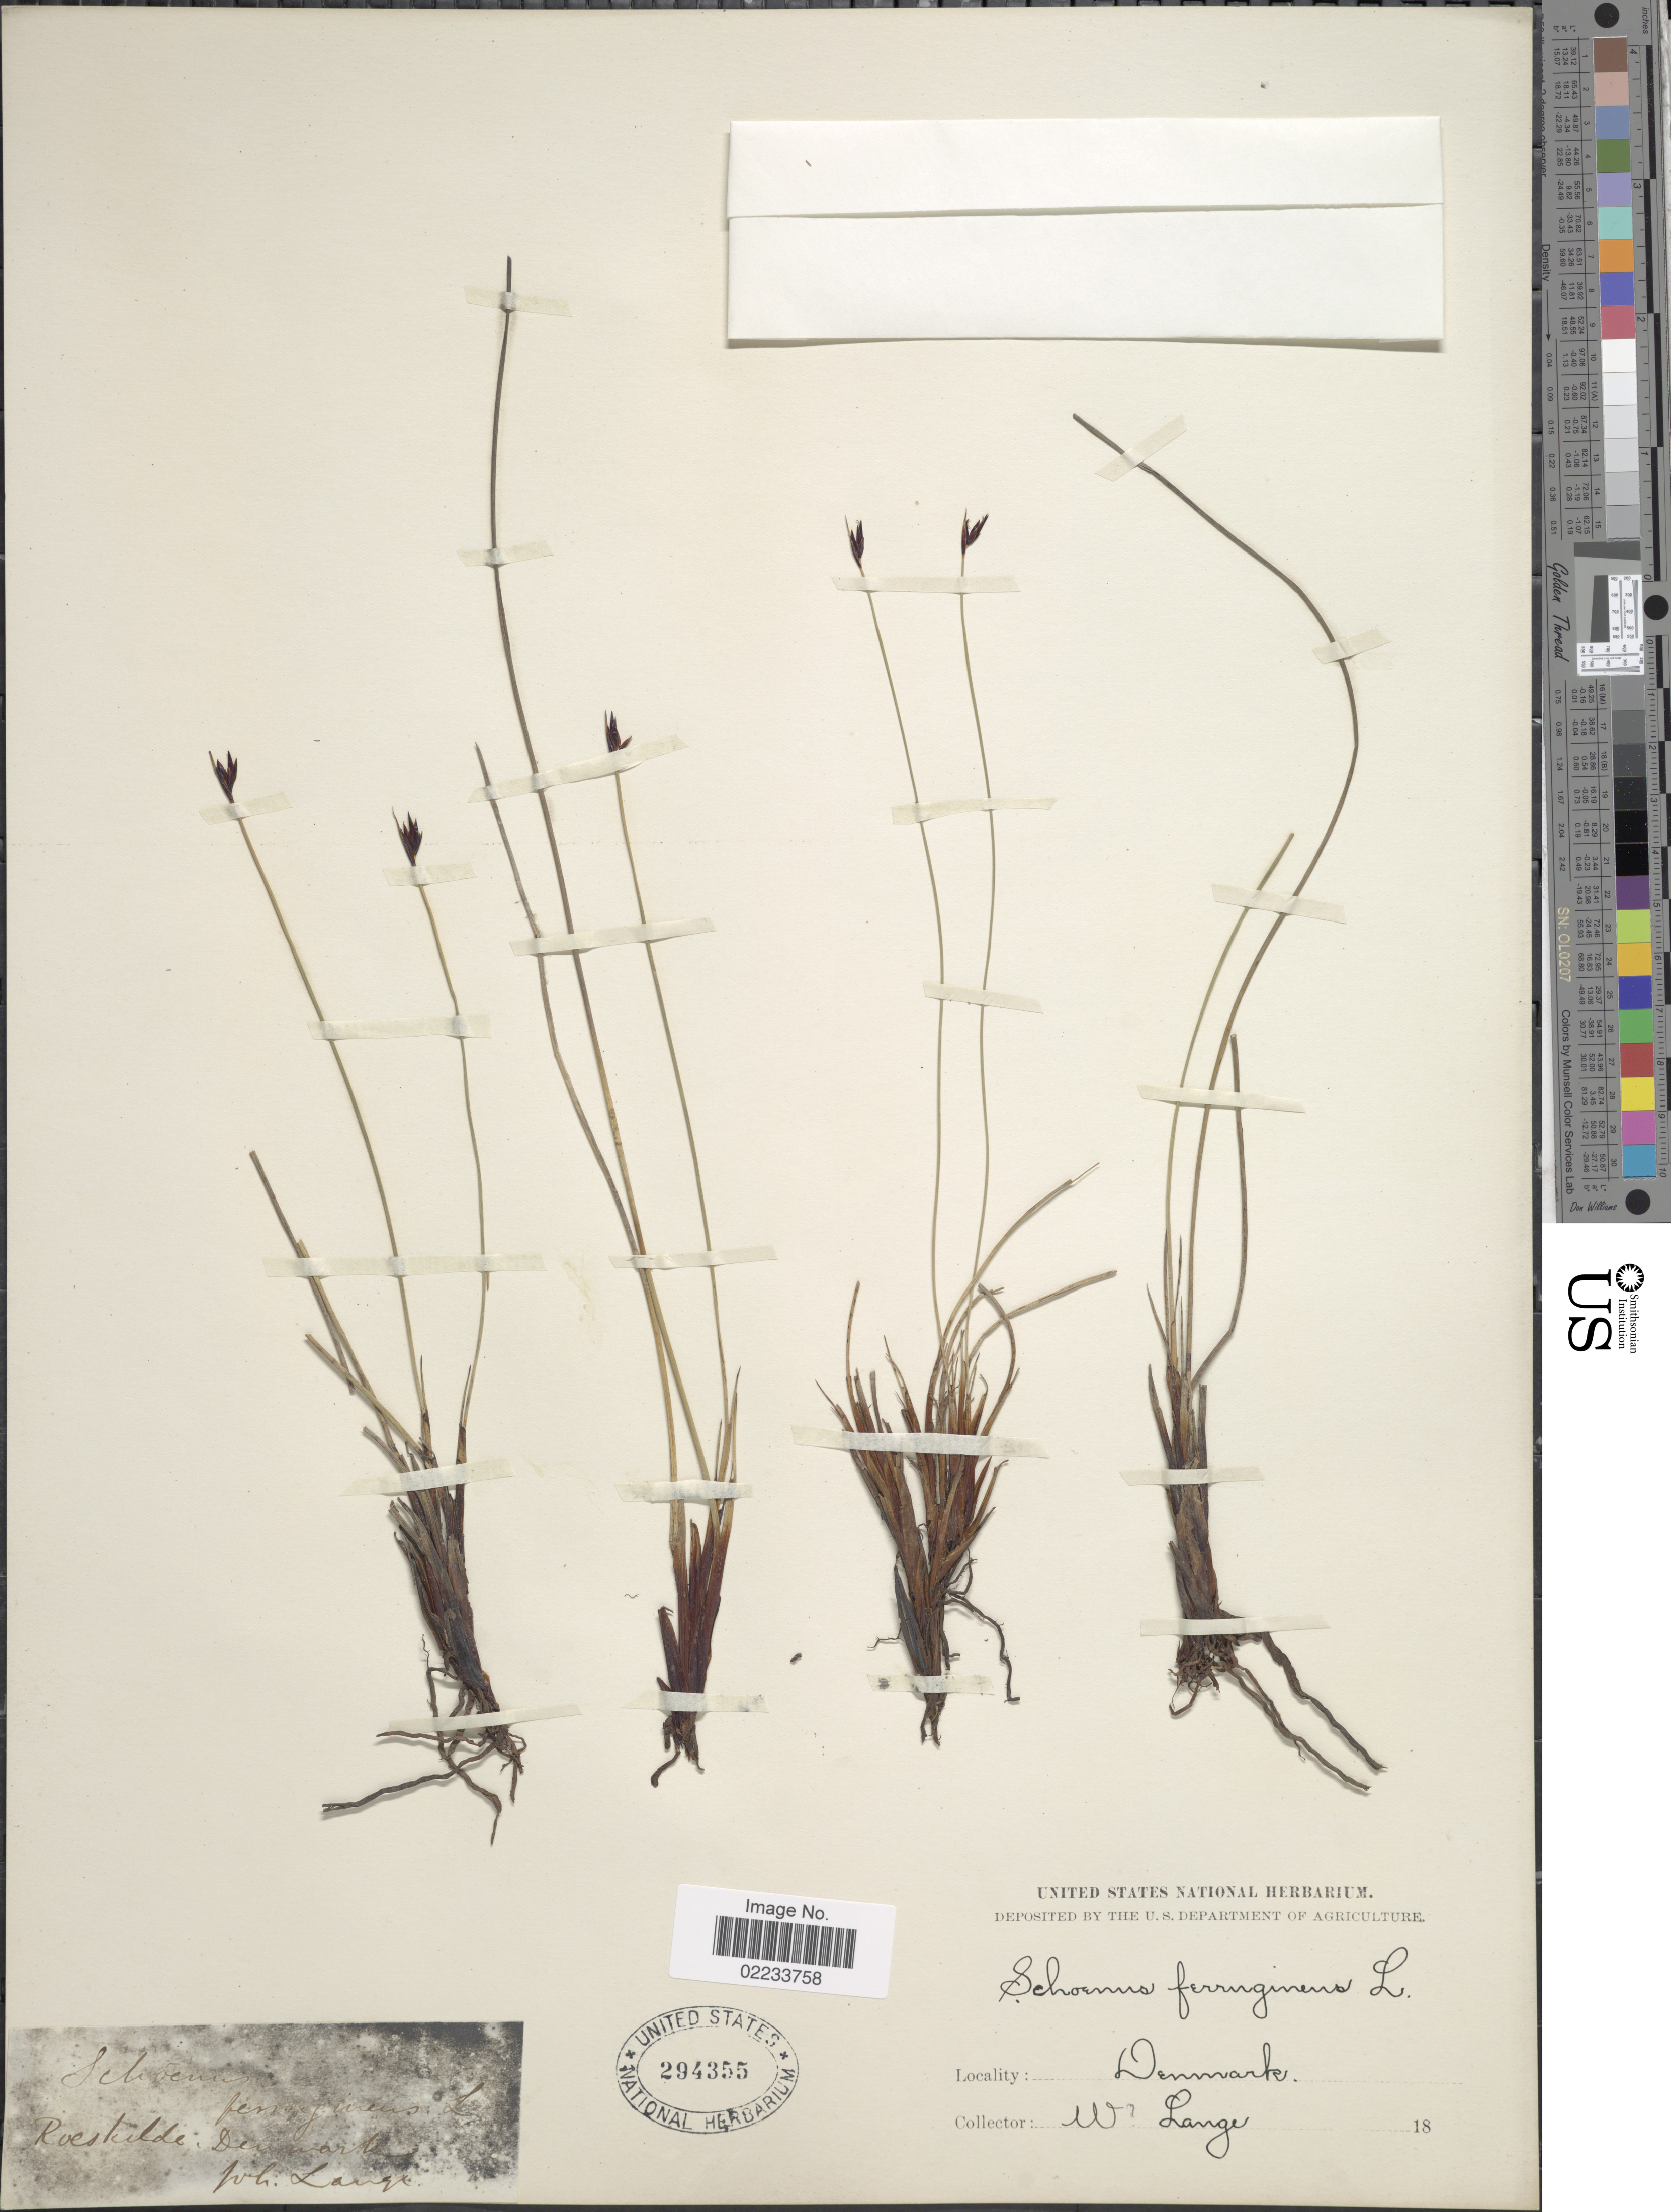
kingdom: Plantae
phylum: Tracheophyta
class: Liliopsida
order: Poales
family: Cyperaceae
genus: Schoenus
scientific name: Schoenus ferrugineus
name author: L.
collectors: W. Lange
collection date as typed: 18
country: Denmark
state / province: Sjæland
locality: Roskilde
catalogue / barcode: US 294355